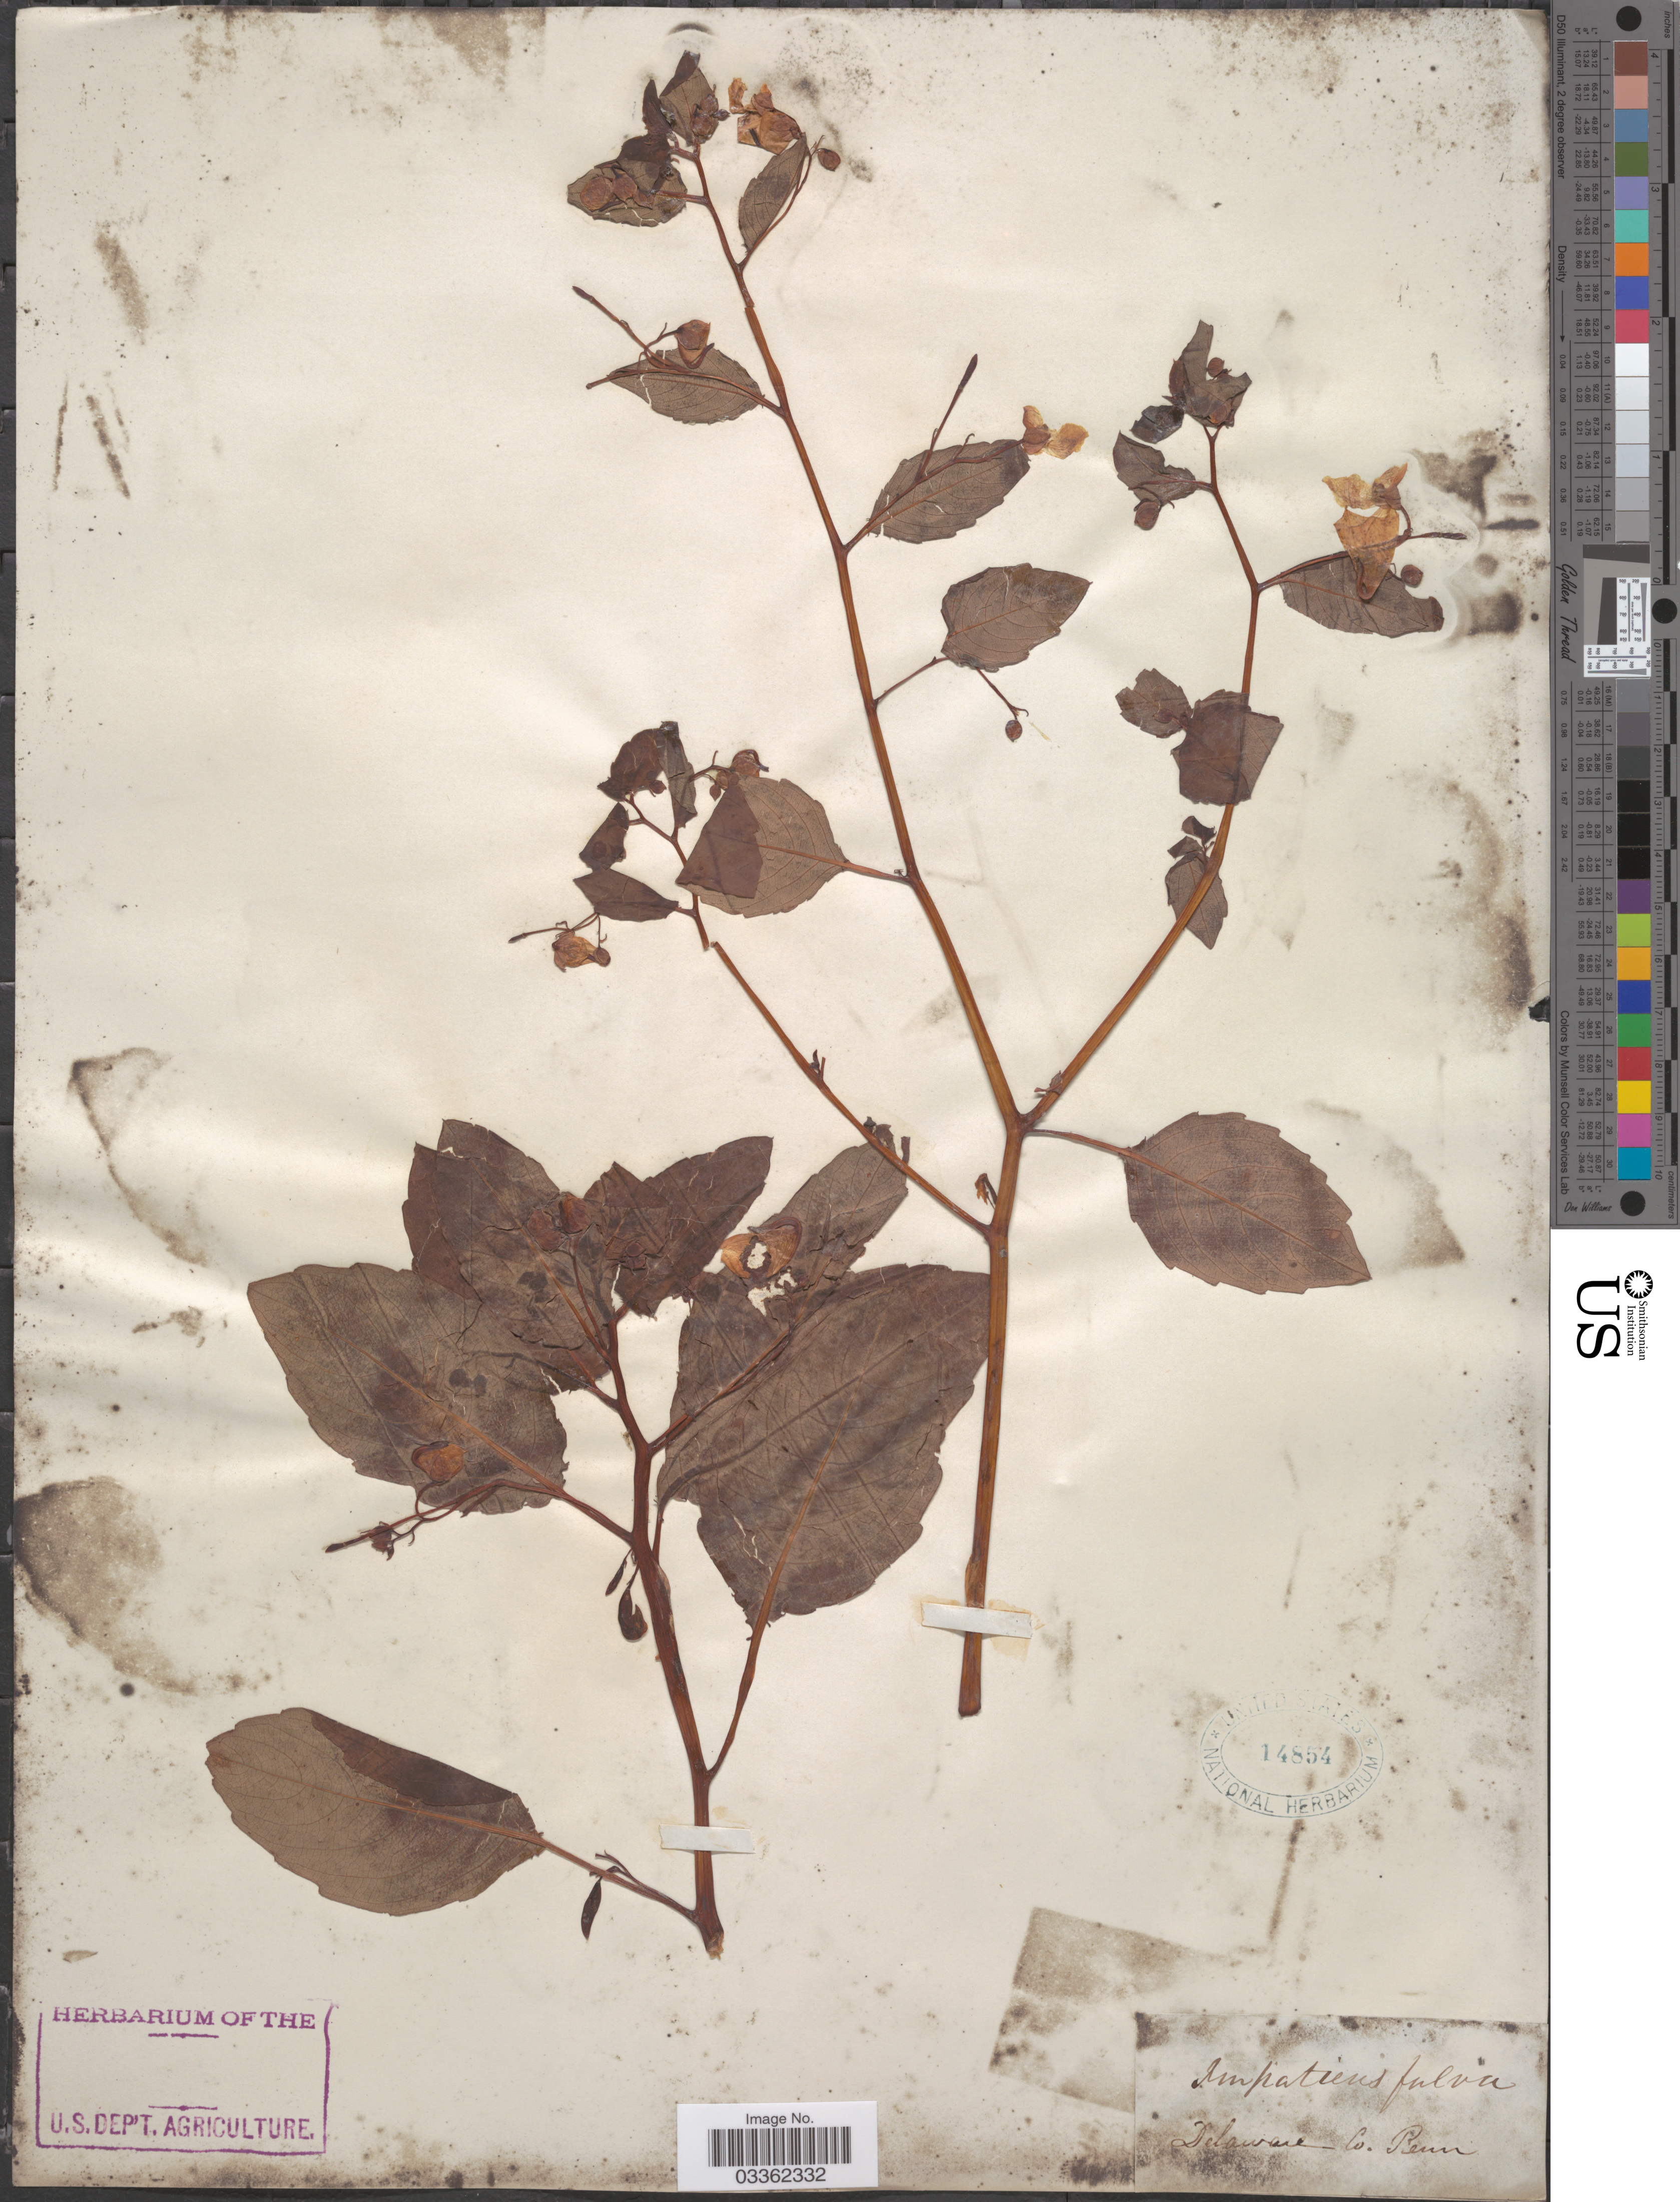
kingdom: Plantae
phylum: Tracheophyta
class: Magnoliopsida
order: Ericales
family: Balsaminaceae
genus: Impatiens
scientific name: Impatiens capensis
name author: Meerb.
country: United States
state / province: Pennsylvania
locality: Delaware Co.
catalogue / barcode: US 14854